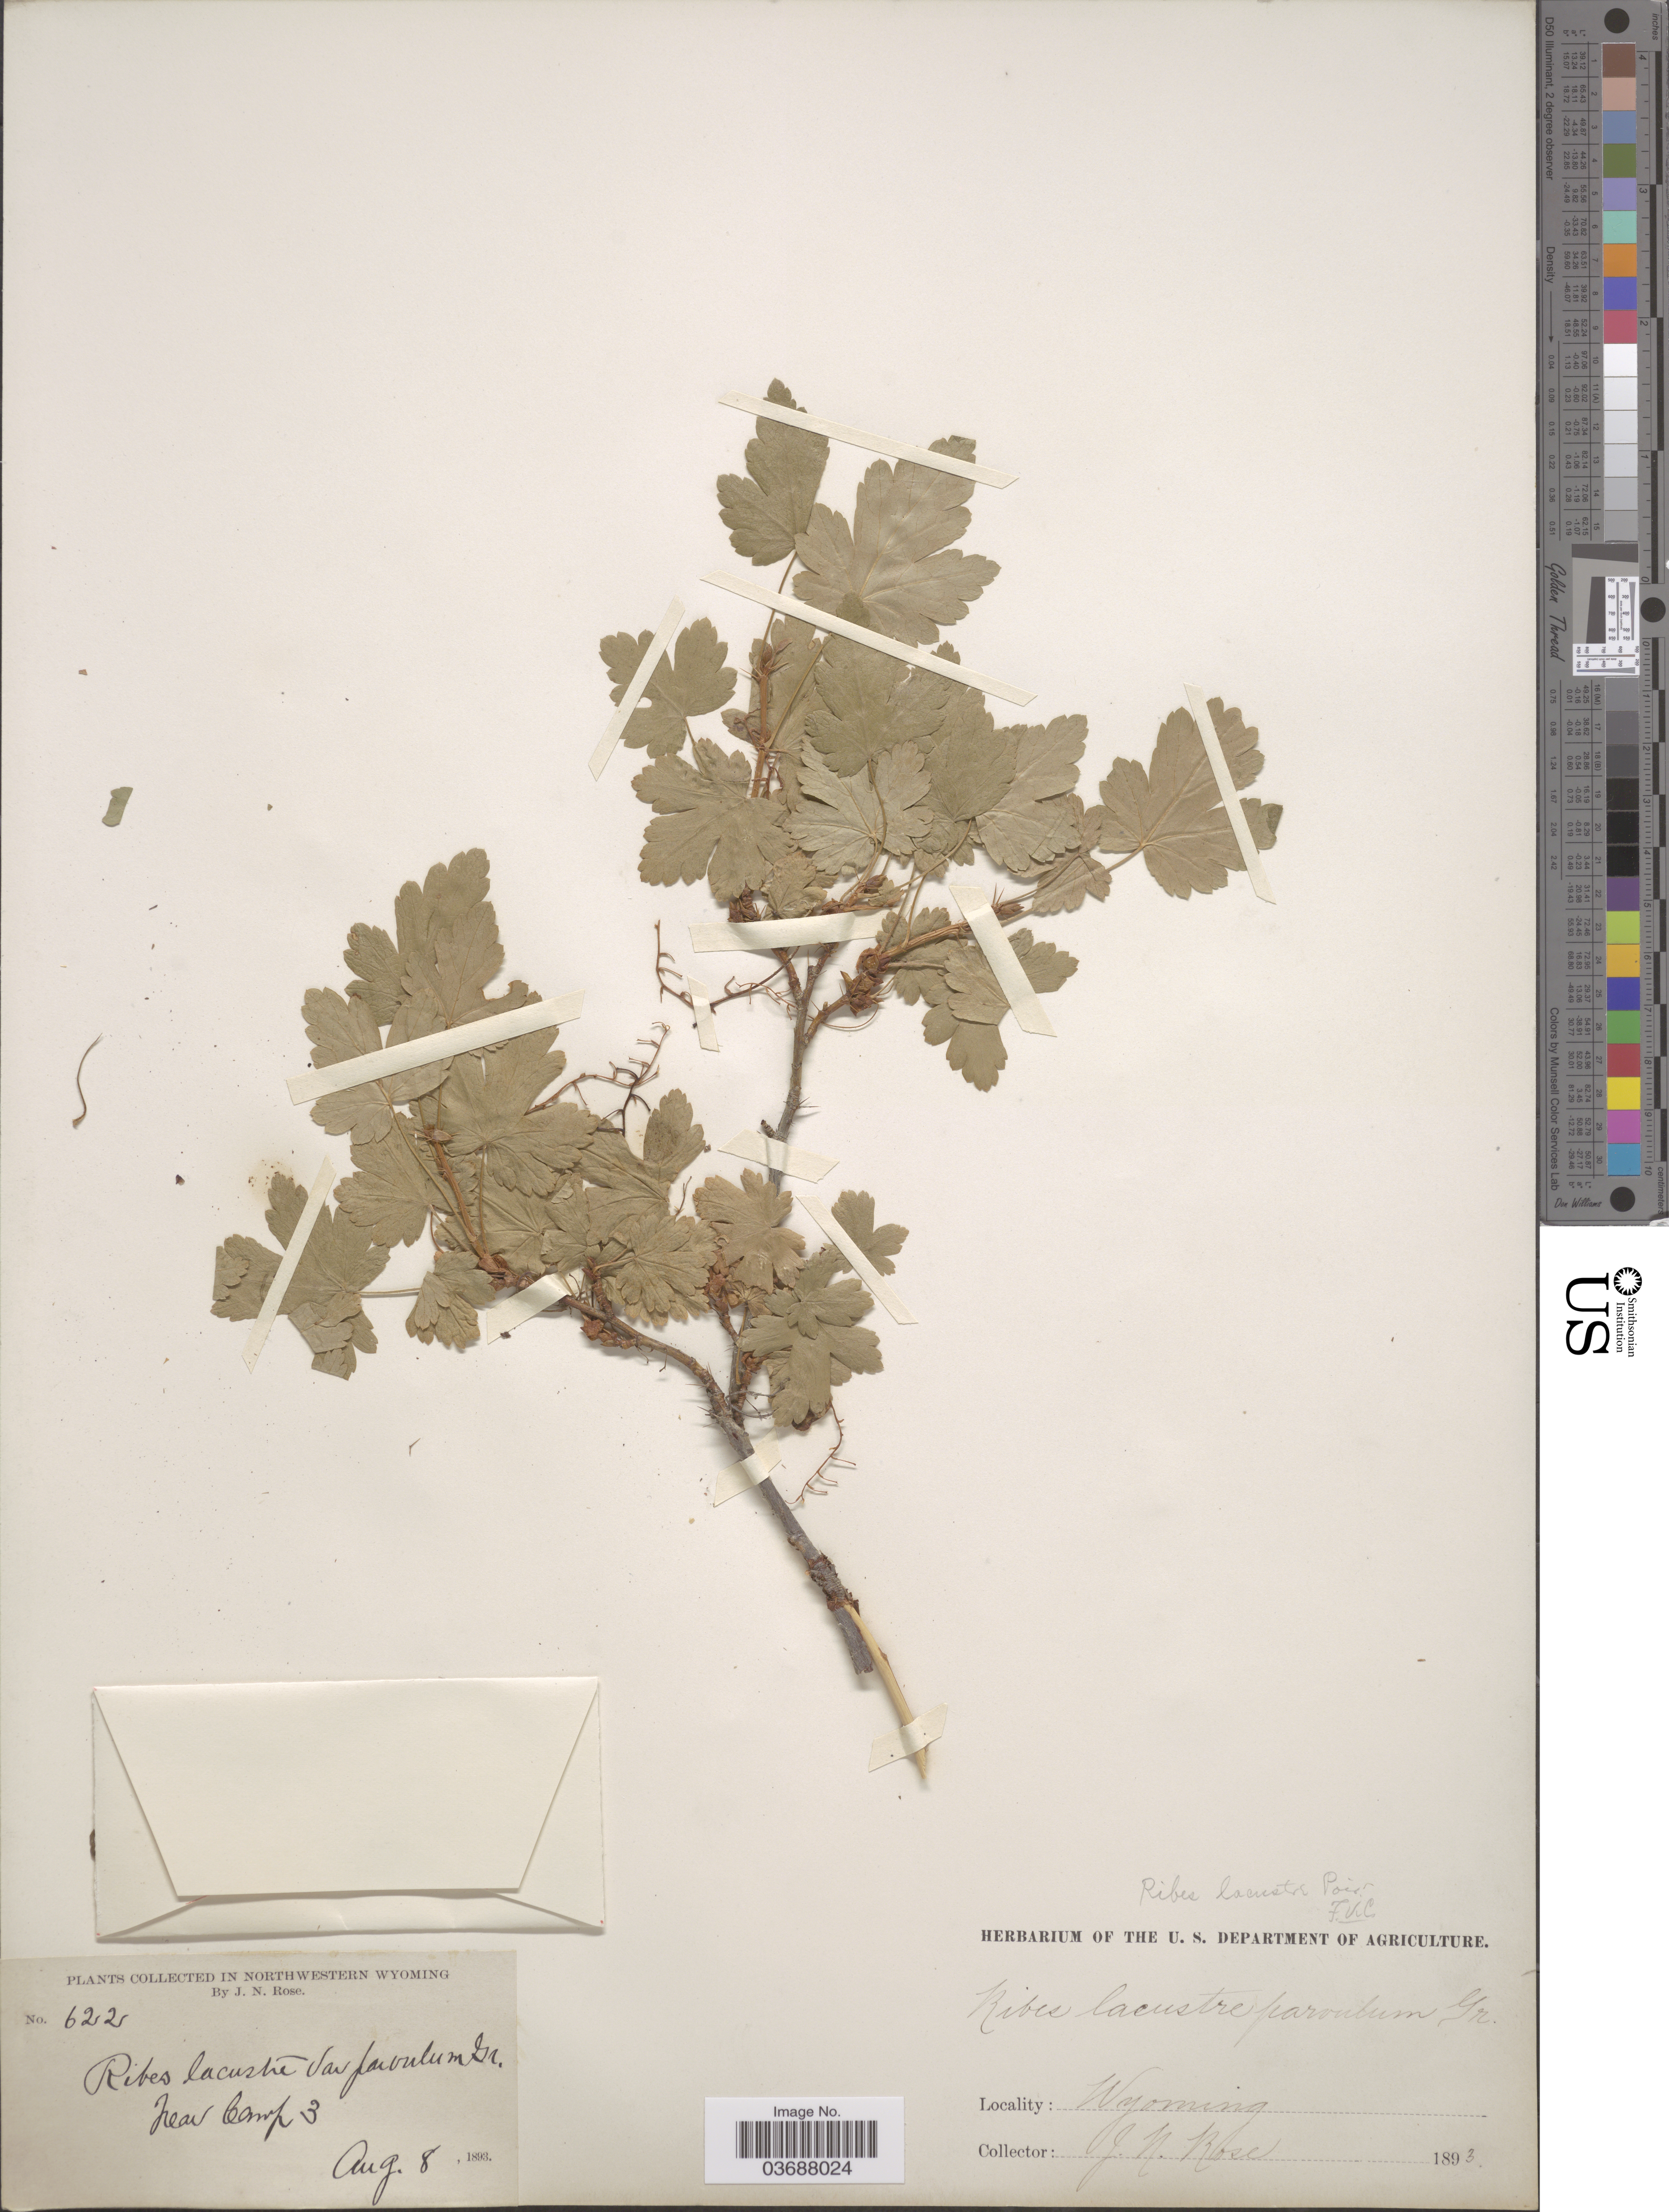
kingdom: Plantae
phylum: Tracheophyta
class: Magnoliopsida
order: Saxifragales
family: Grossulariaceae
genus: Ribes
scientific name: Ribes lacustre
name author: (Pers.) Poir.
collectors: J. N. Rose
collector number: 622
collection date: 1893-08-08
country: United States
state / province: Wyoming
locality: In northwestern Wyoming. Near Camp 3.